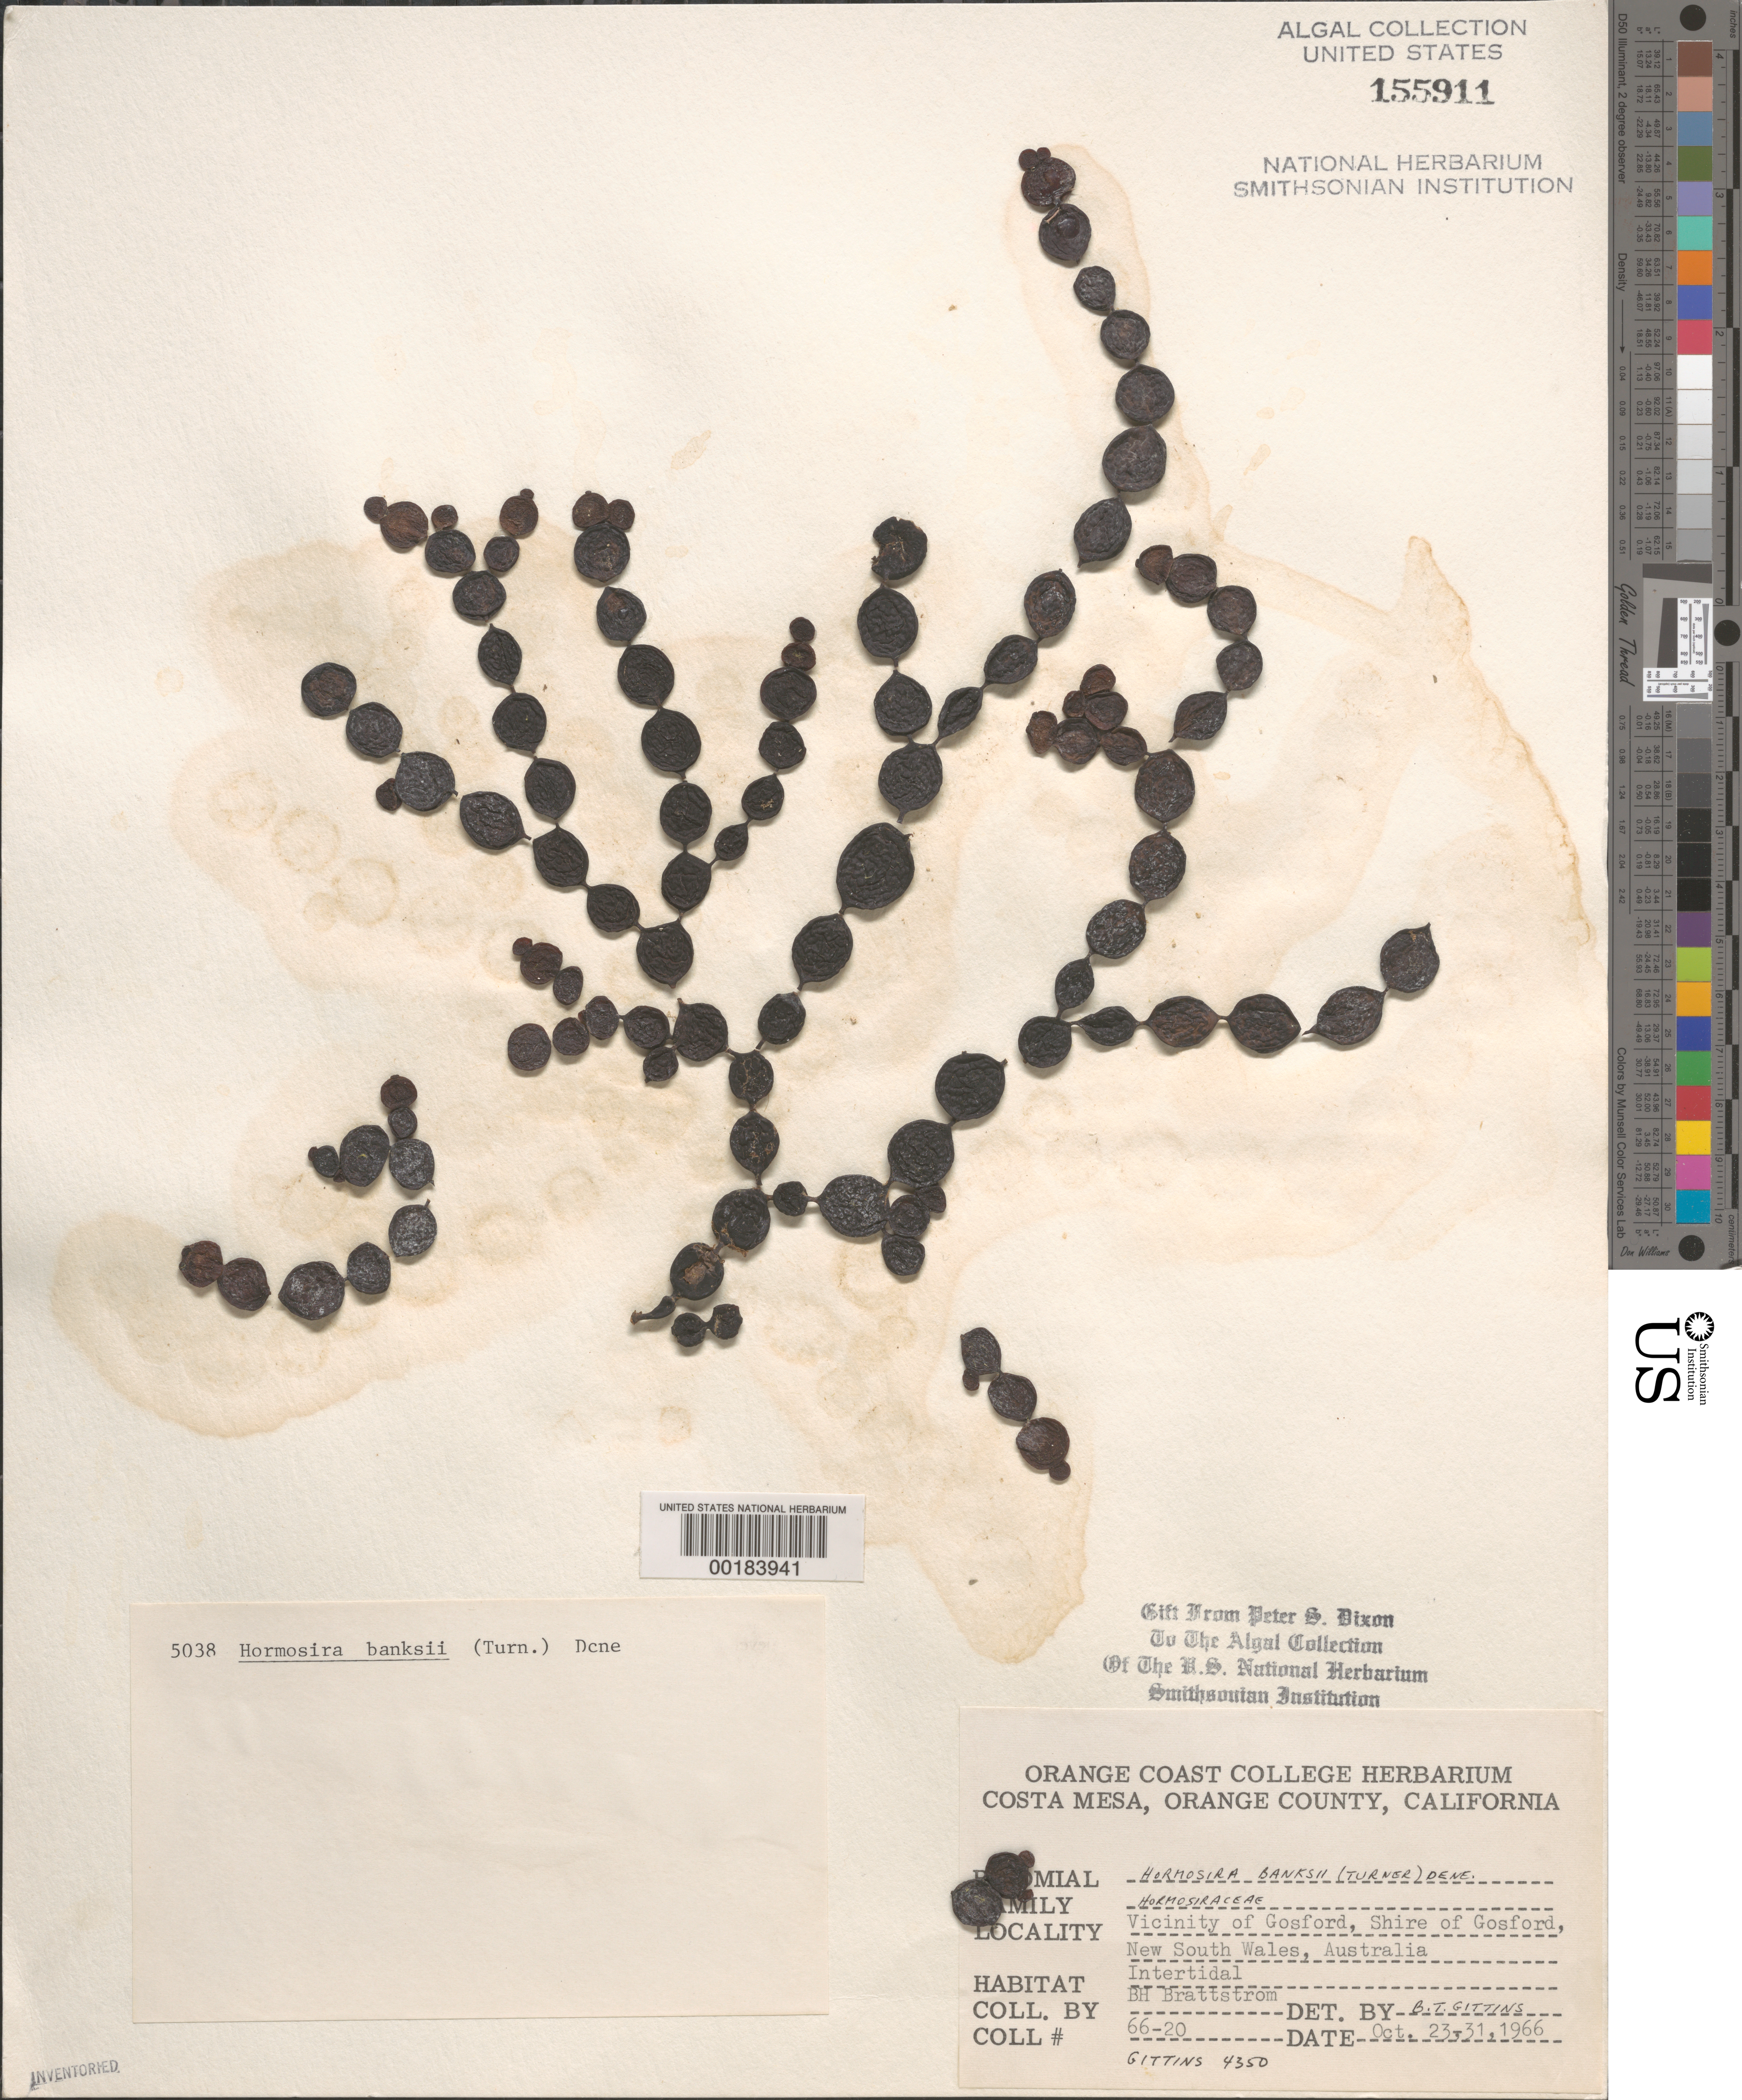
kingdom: Chromista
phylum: Ochrophyta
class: Phaeophyceae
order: Fucales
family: Hormosiraceae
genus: Hormosira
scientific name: Hormosira banksii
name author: (Turner) Decne.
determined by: Gittins, B. T.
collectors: B. Brattstrom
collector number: Brattstrom 66-20 & BTG 4350 & PSD 5038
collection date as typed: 23 Oct 1966 TO 31 Oct 1966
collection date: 1966-10-23/1966-10-31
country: Australia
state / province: New South Wales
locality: Gosford area, shire of gosford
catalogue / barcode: US 155911